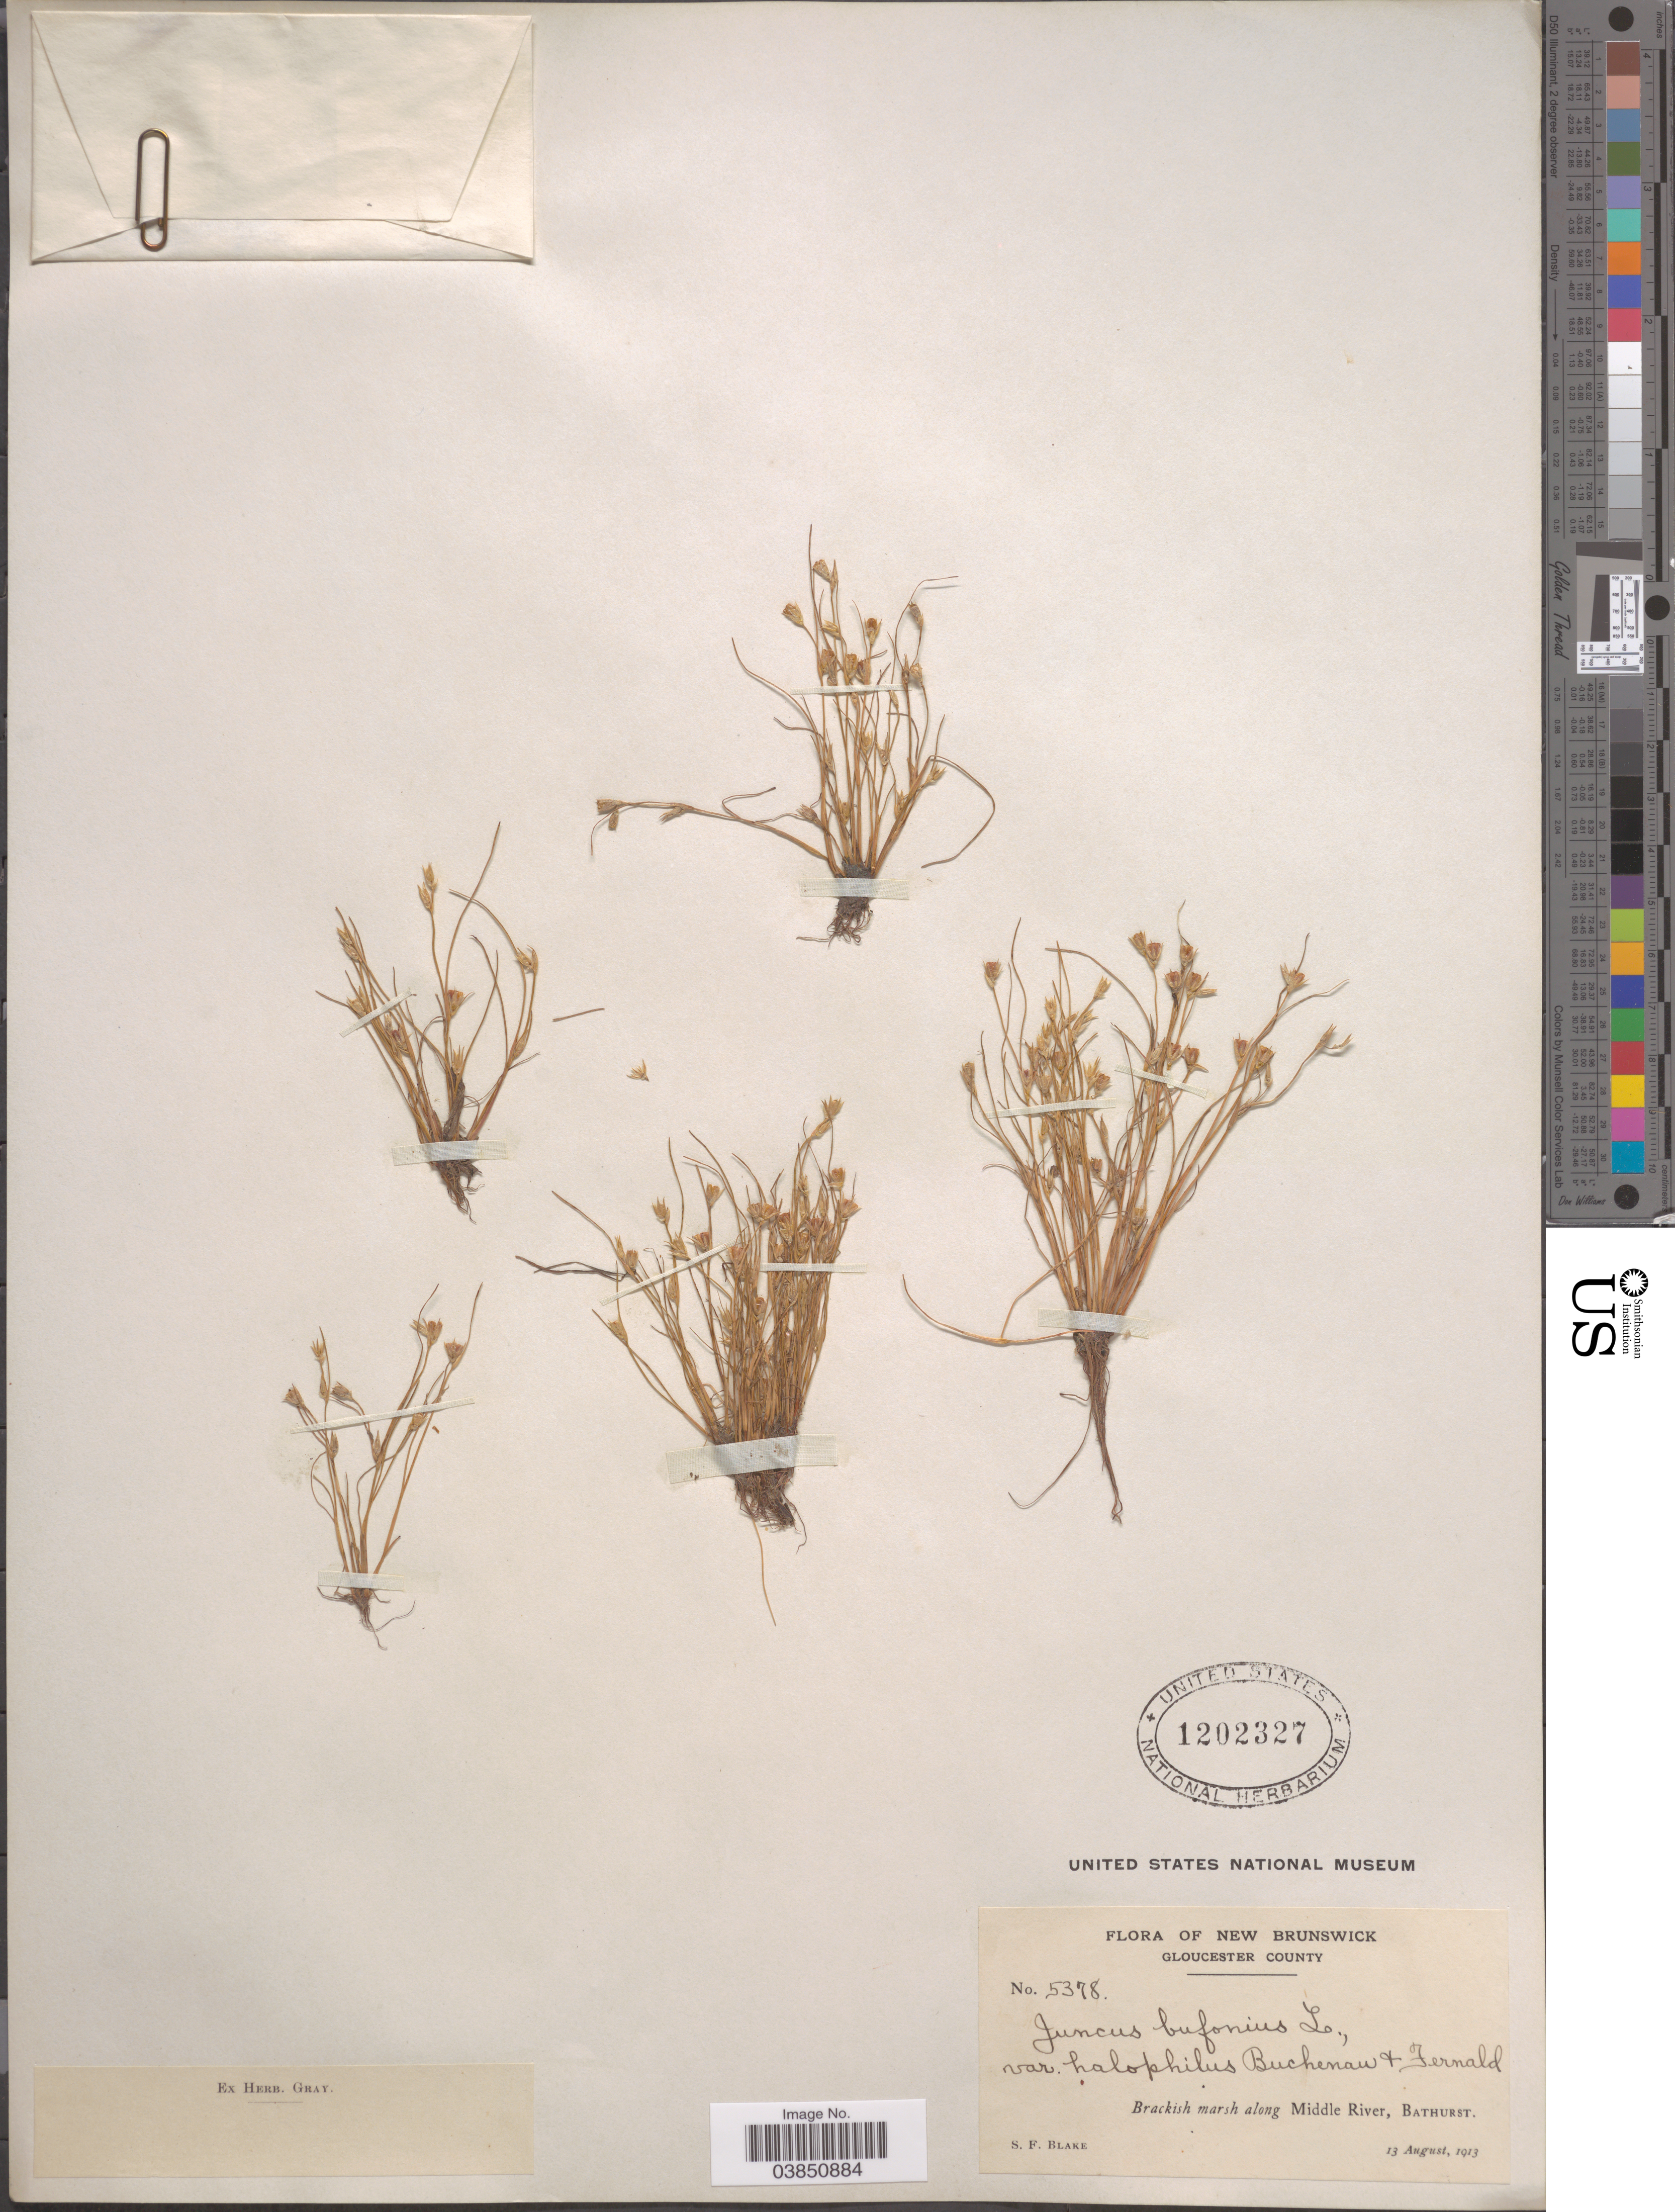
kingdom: Plantae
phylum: Tracheophyta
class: Liliopsida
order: Poales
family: Juncaceae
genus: Juncus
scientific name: Juncus bufonius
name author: L.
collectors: S. Blake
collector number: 5378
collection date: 1913-08-13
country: Canada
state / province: New Brunswick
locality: Gloucester County. Along Middle River, Bathurst.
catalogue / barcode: US 1202327